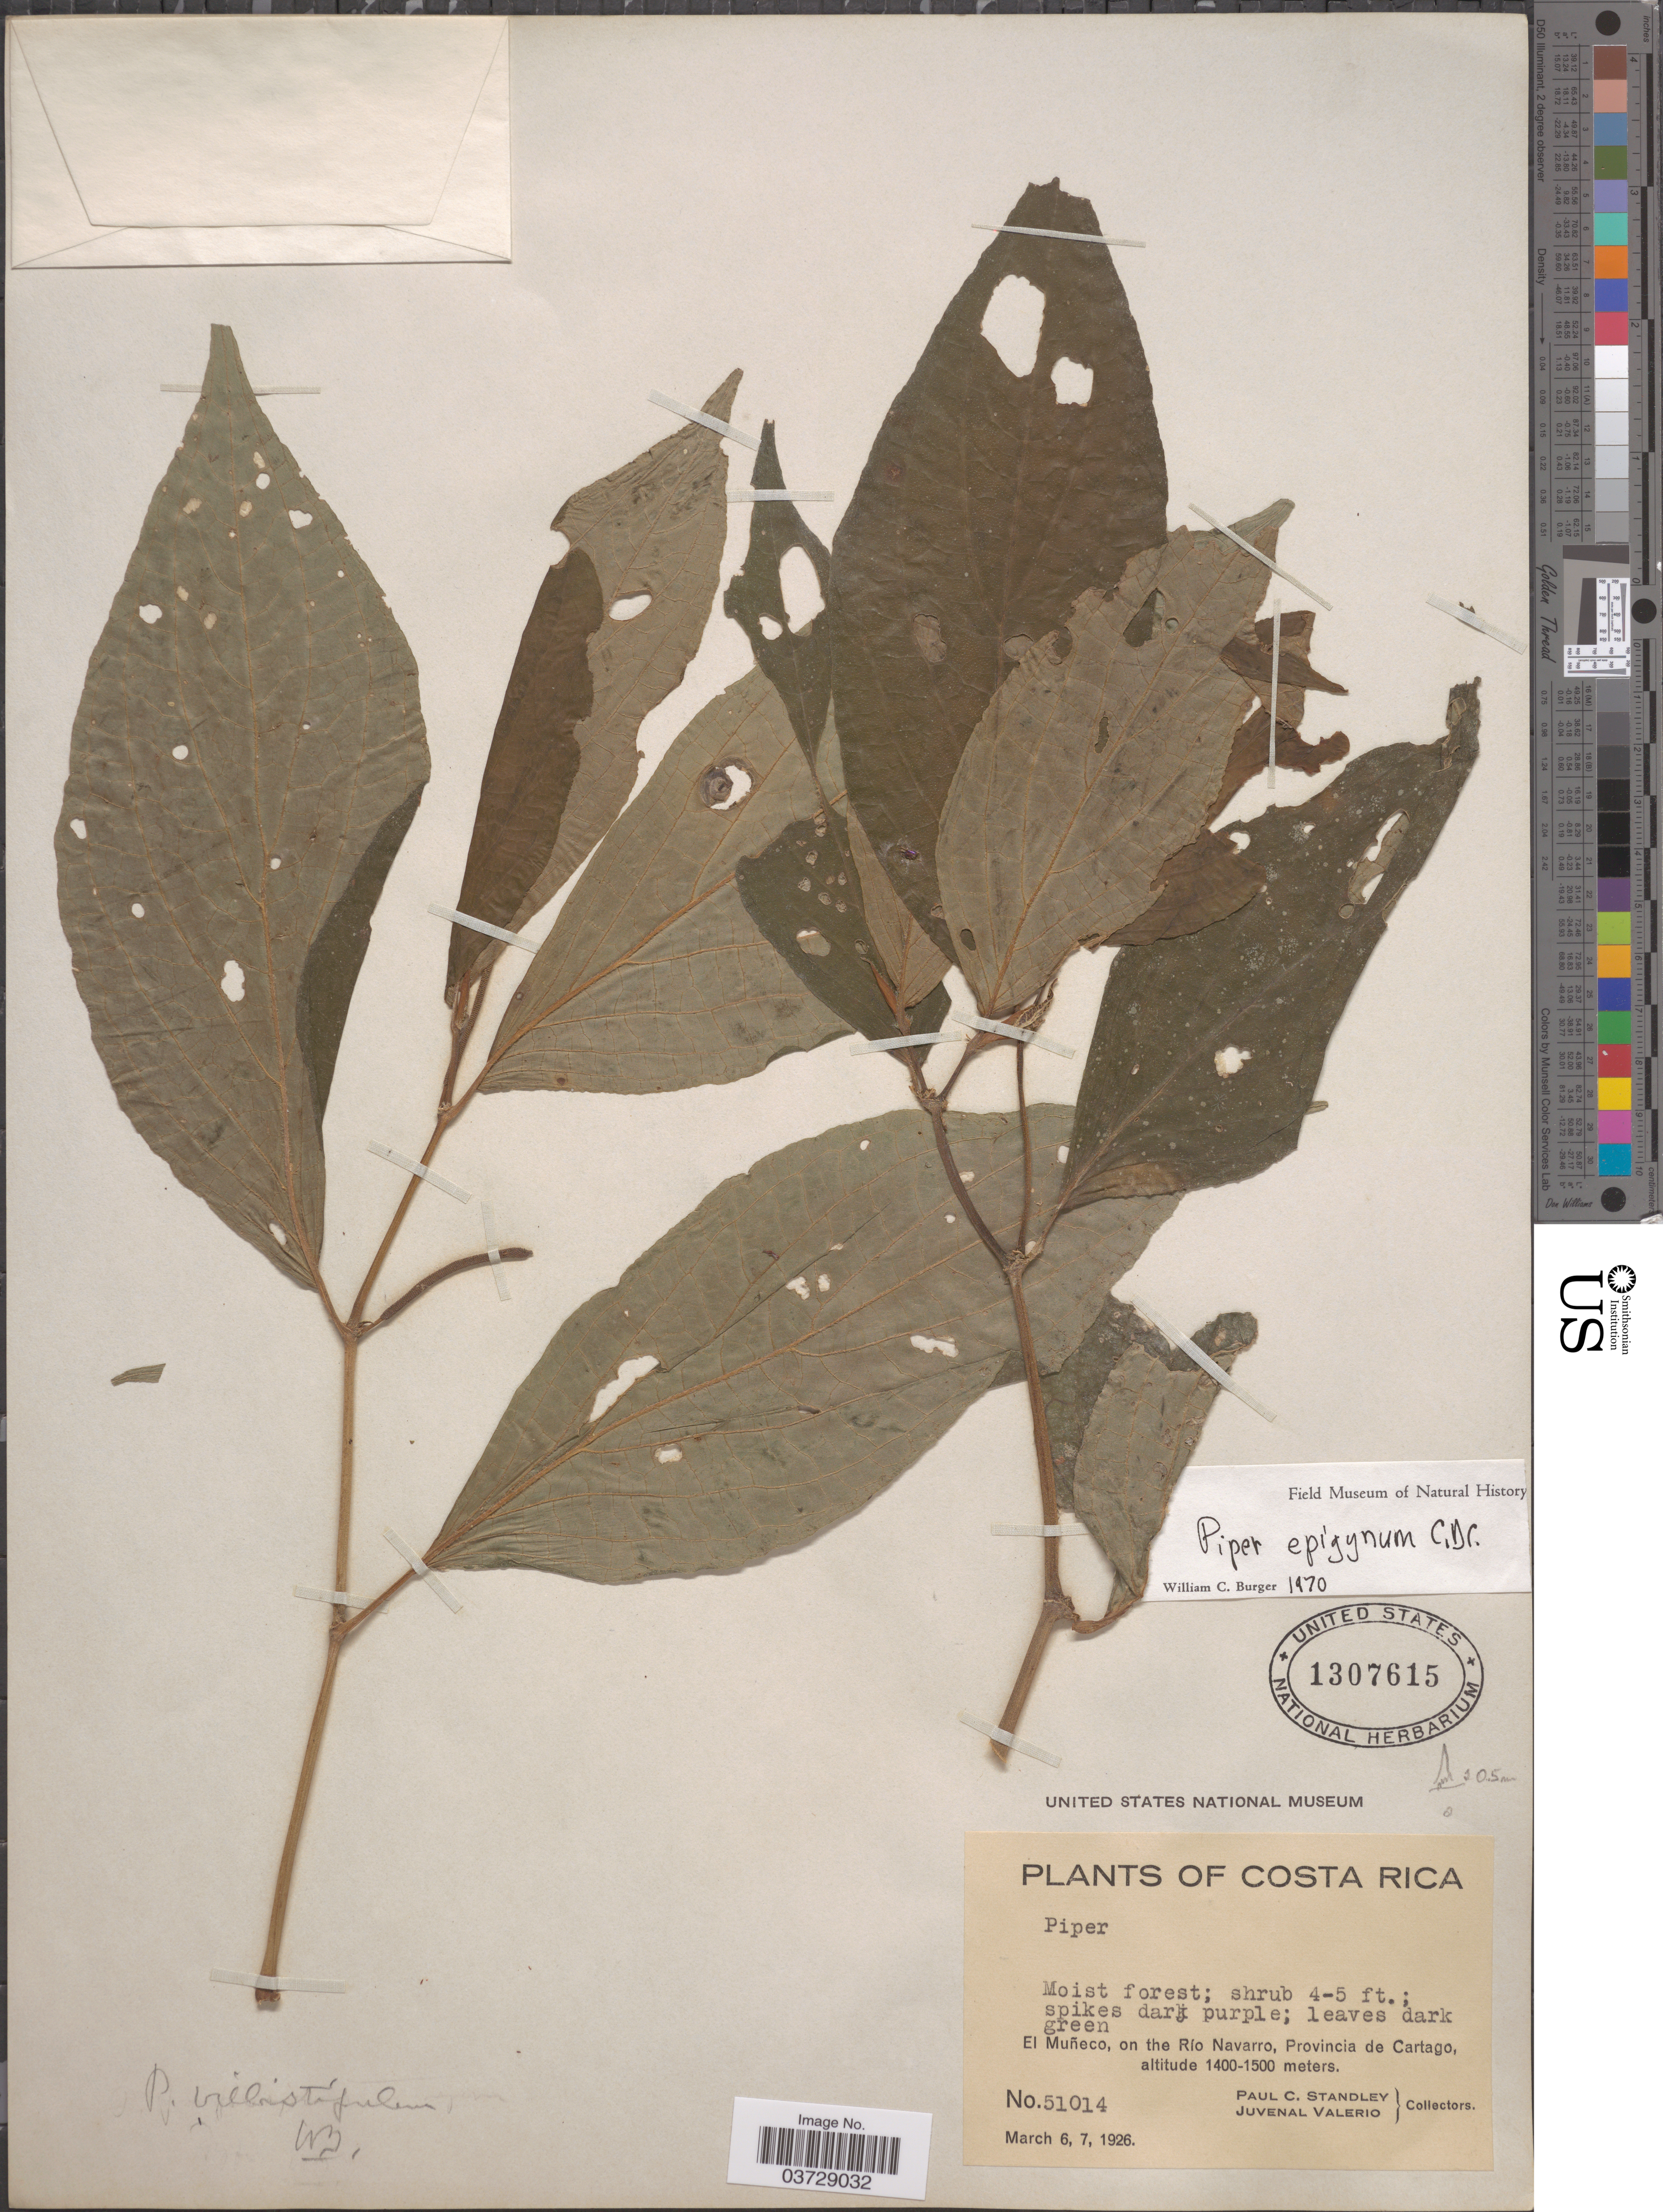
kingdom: Plantae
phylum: Tracheophyta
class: Magnoliopsida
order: Piperales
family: Piperaceae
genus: Piper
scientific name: Piper epigynium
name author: C. DC.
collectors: P. C. Standley & J. Valerio R.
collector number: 51014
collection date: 1926-03-06/1926-03-07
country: Costa Rica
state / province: Cartago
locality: El Muñeco, on the Río Navarro.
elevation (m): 1400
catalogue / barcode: US 1307615